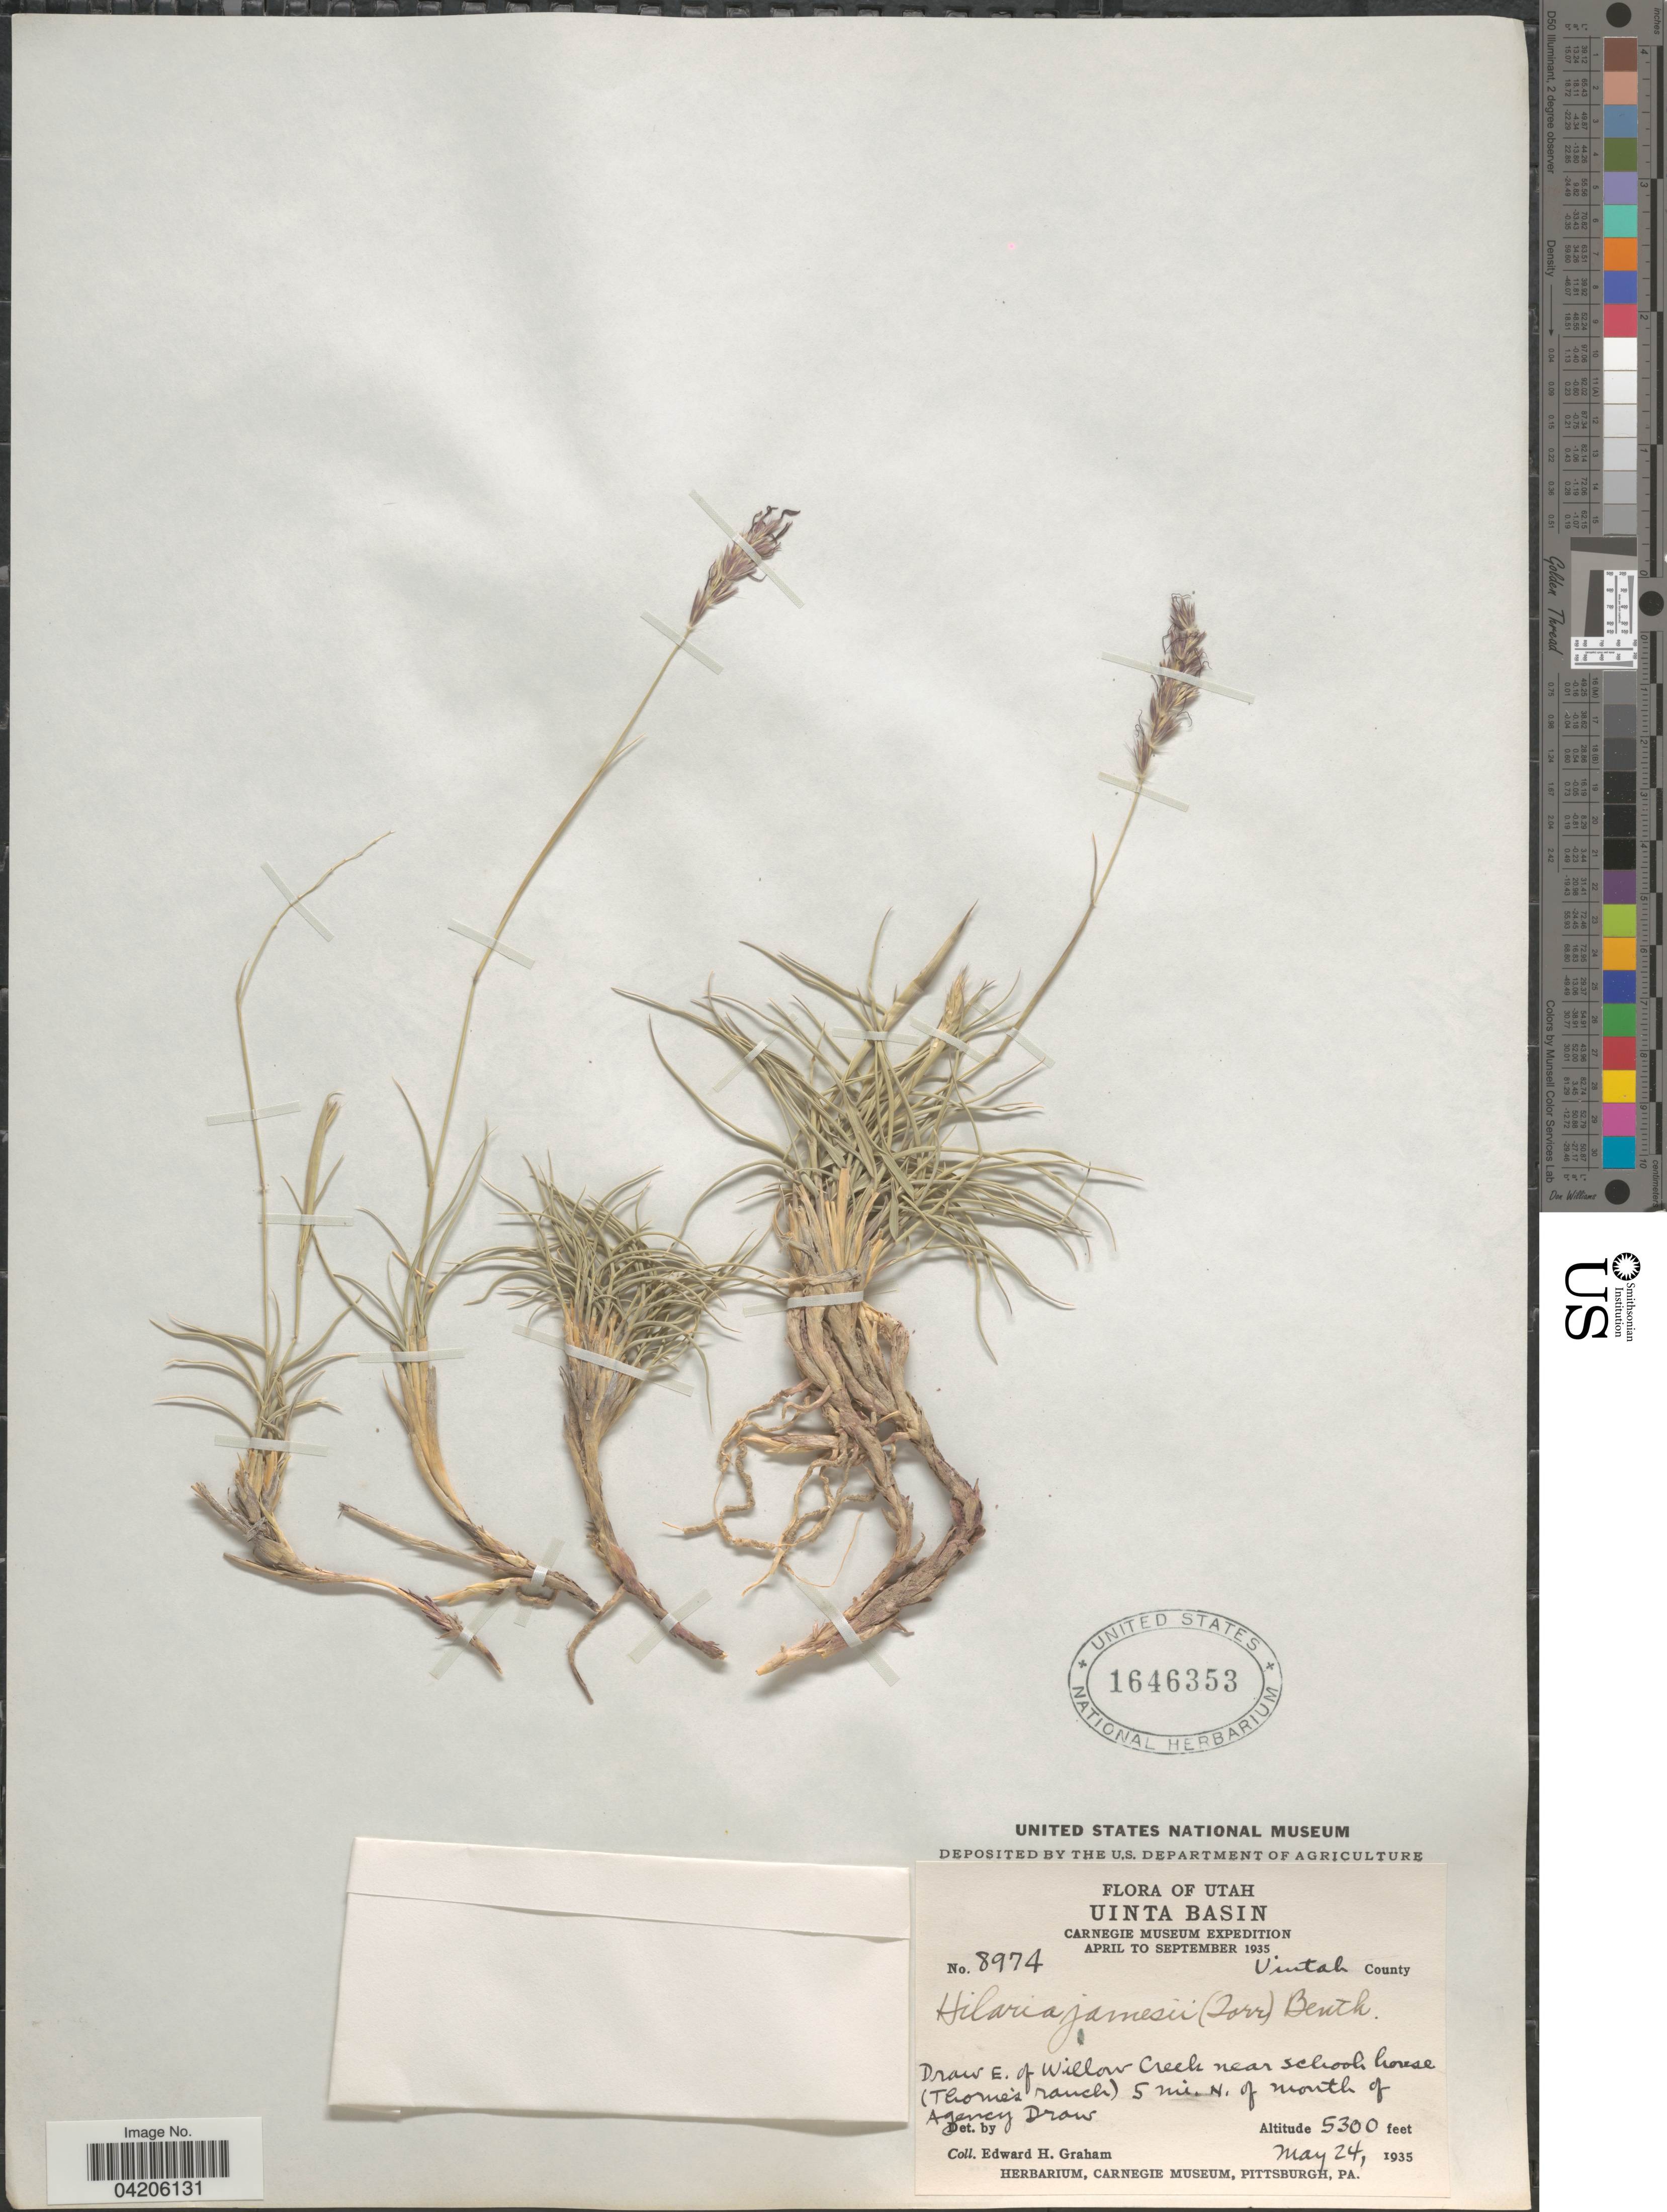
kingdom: Plantae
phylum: Tracheophyta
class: Liliopsida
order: Poales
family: Poaceae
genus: Hilaria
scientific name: Hilaria jamesii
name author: (Torr.) Benth.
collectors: E. H. Graham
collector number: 8974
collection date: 1935-05-24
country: United States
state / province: Utah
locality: Uinta Basin. Carnegie Museum Expedition April to September 1935. Uintah County. Draw E. of Willow Creek near school house (Thorne's ranch) 5 mi. N. of mouth of Agency Draw.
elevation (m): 1615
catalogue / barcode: US 1646353